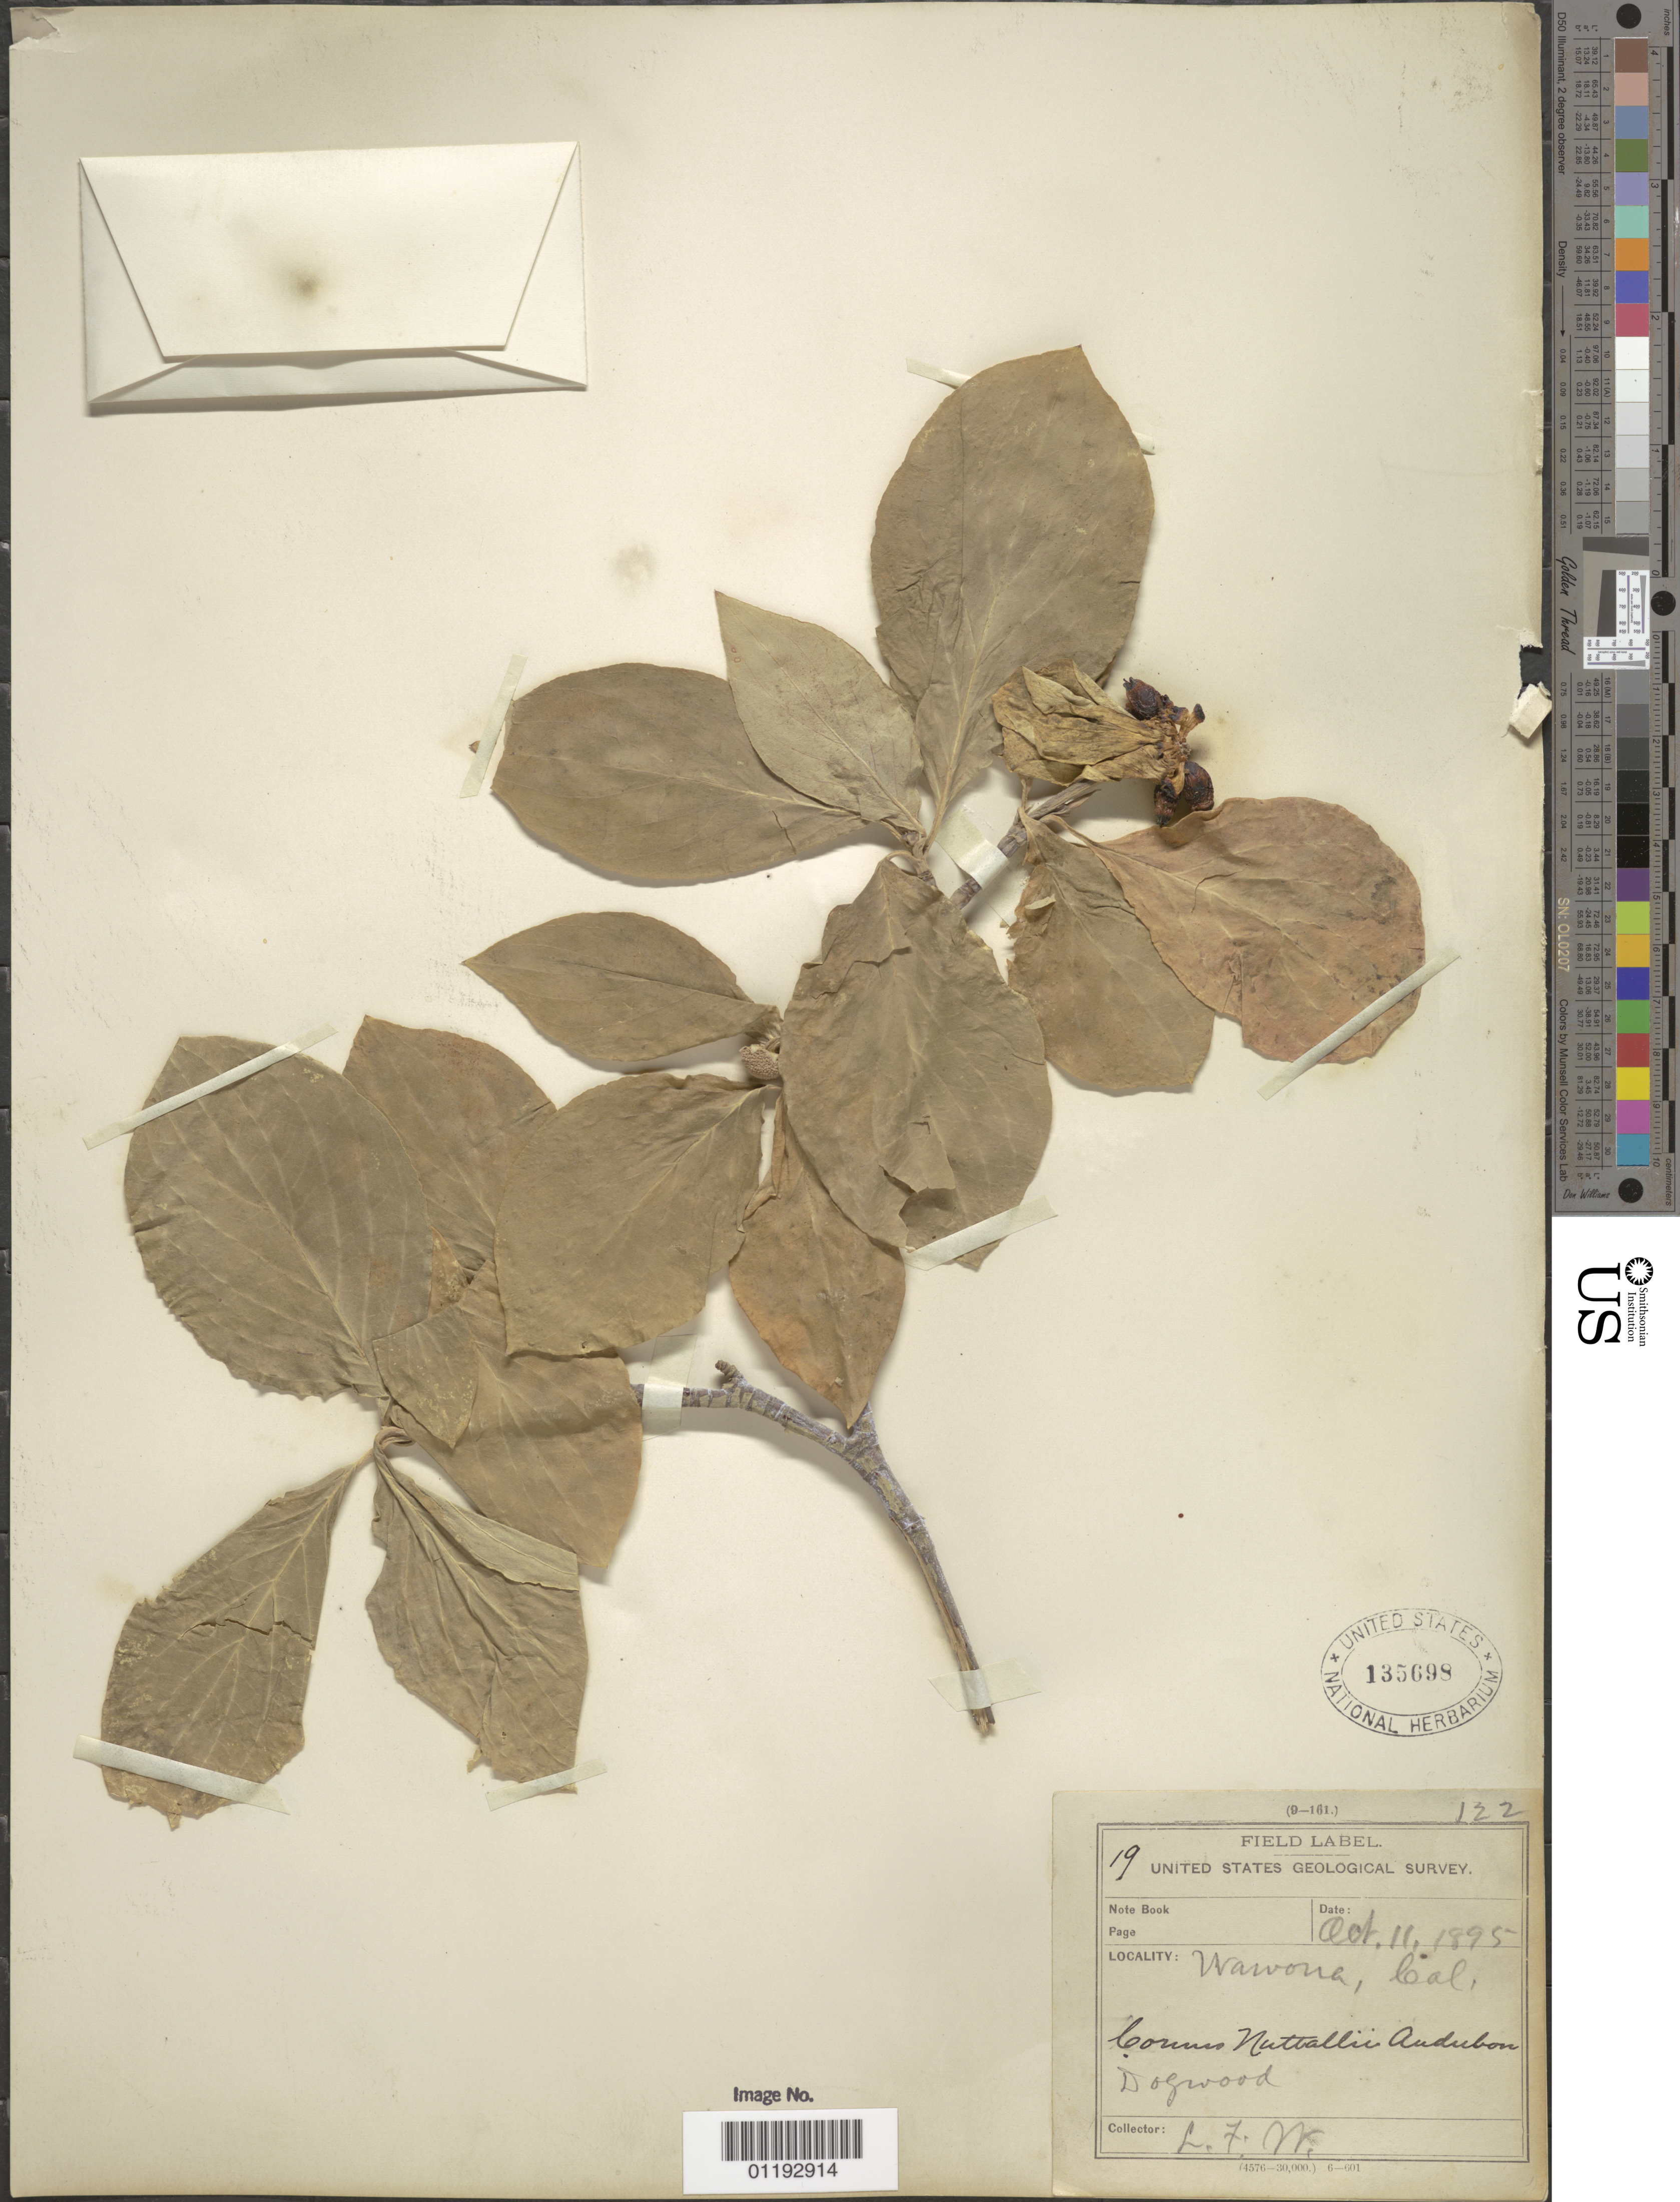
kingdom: Plantae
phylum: Tracheophyta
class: Magnoliopsida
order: Cornales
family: Cornaceae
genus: Cornus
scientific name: Cornus nuttallii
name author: Audubon ex Torr. & A. Gray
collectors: L. F. Ward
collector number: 19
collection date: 1895-10-11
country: United States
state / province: California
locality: Wawona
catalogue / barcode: US 135698